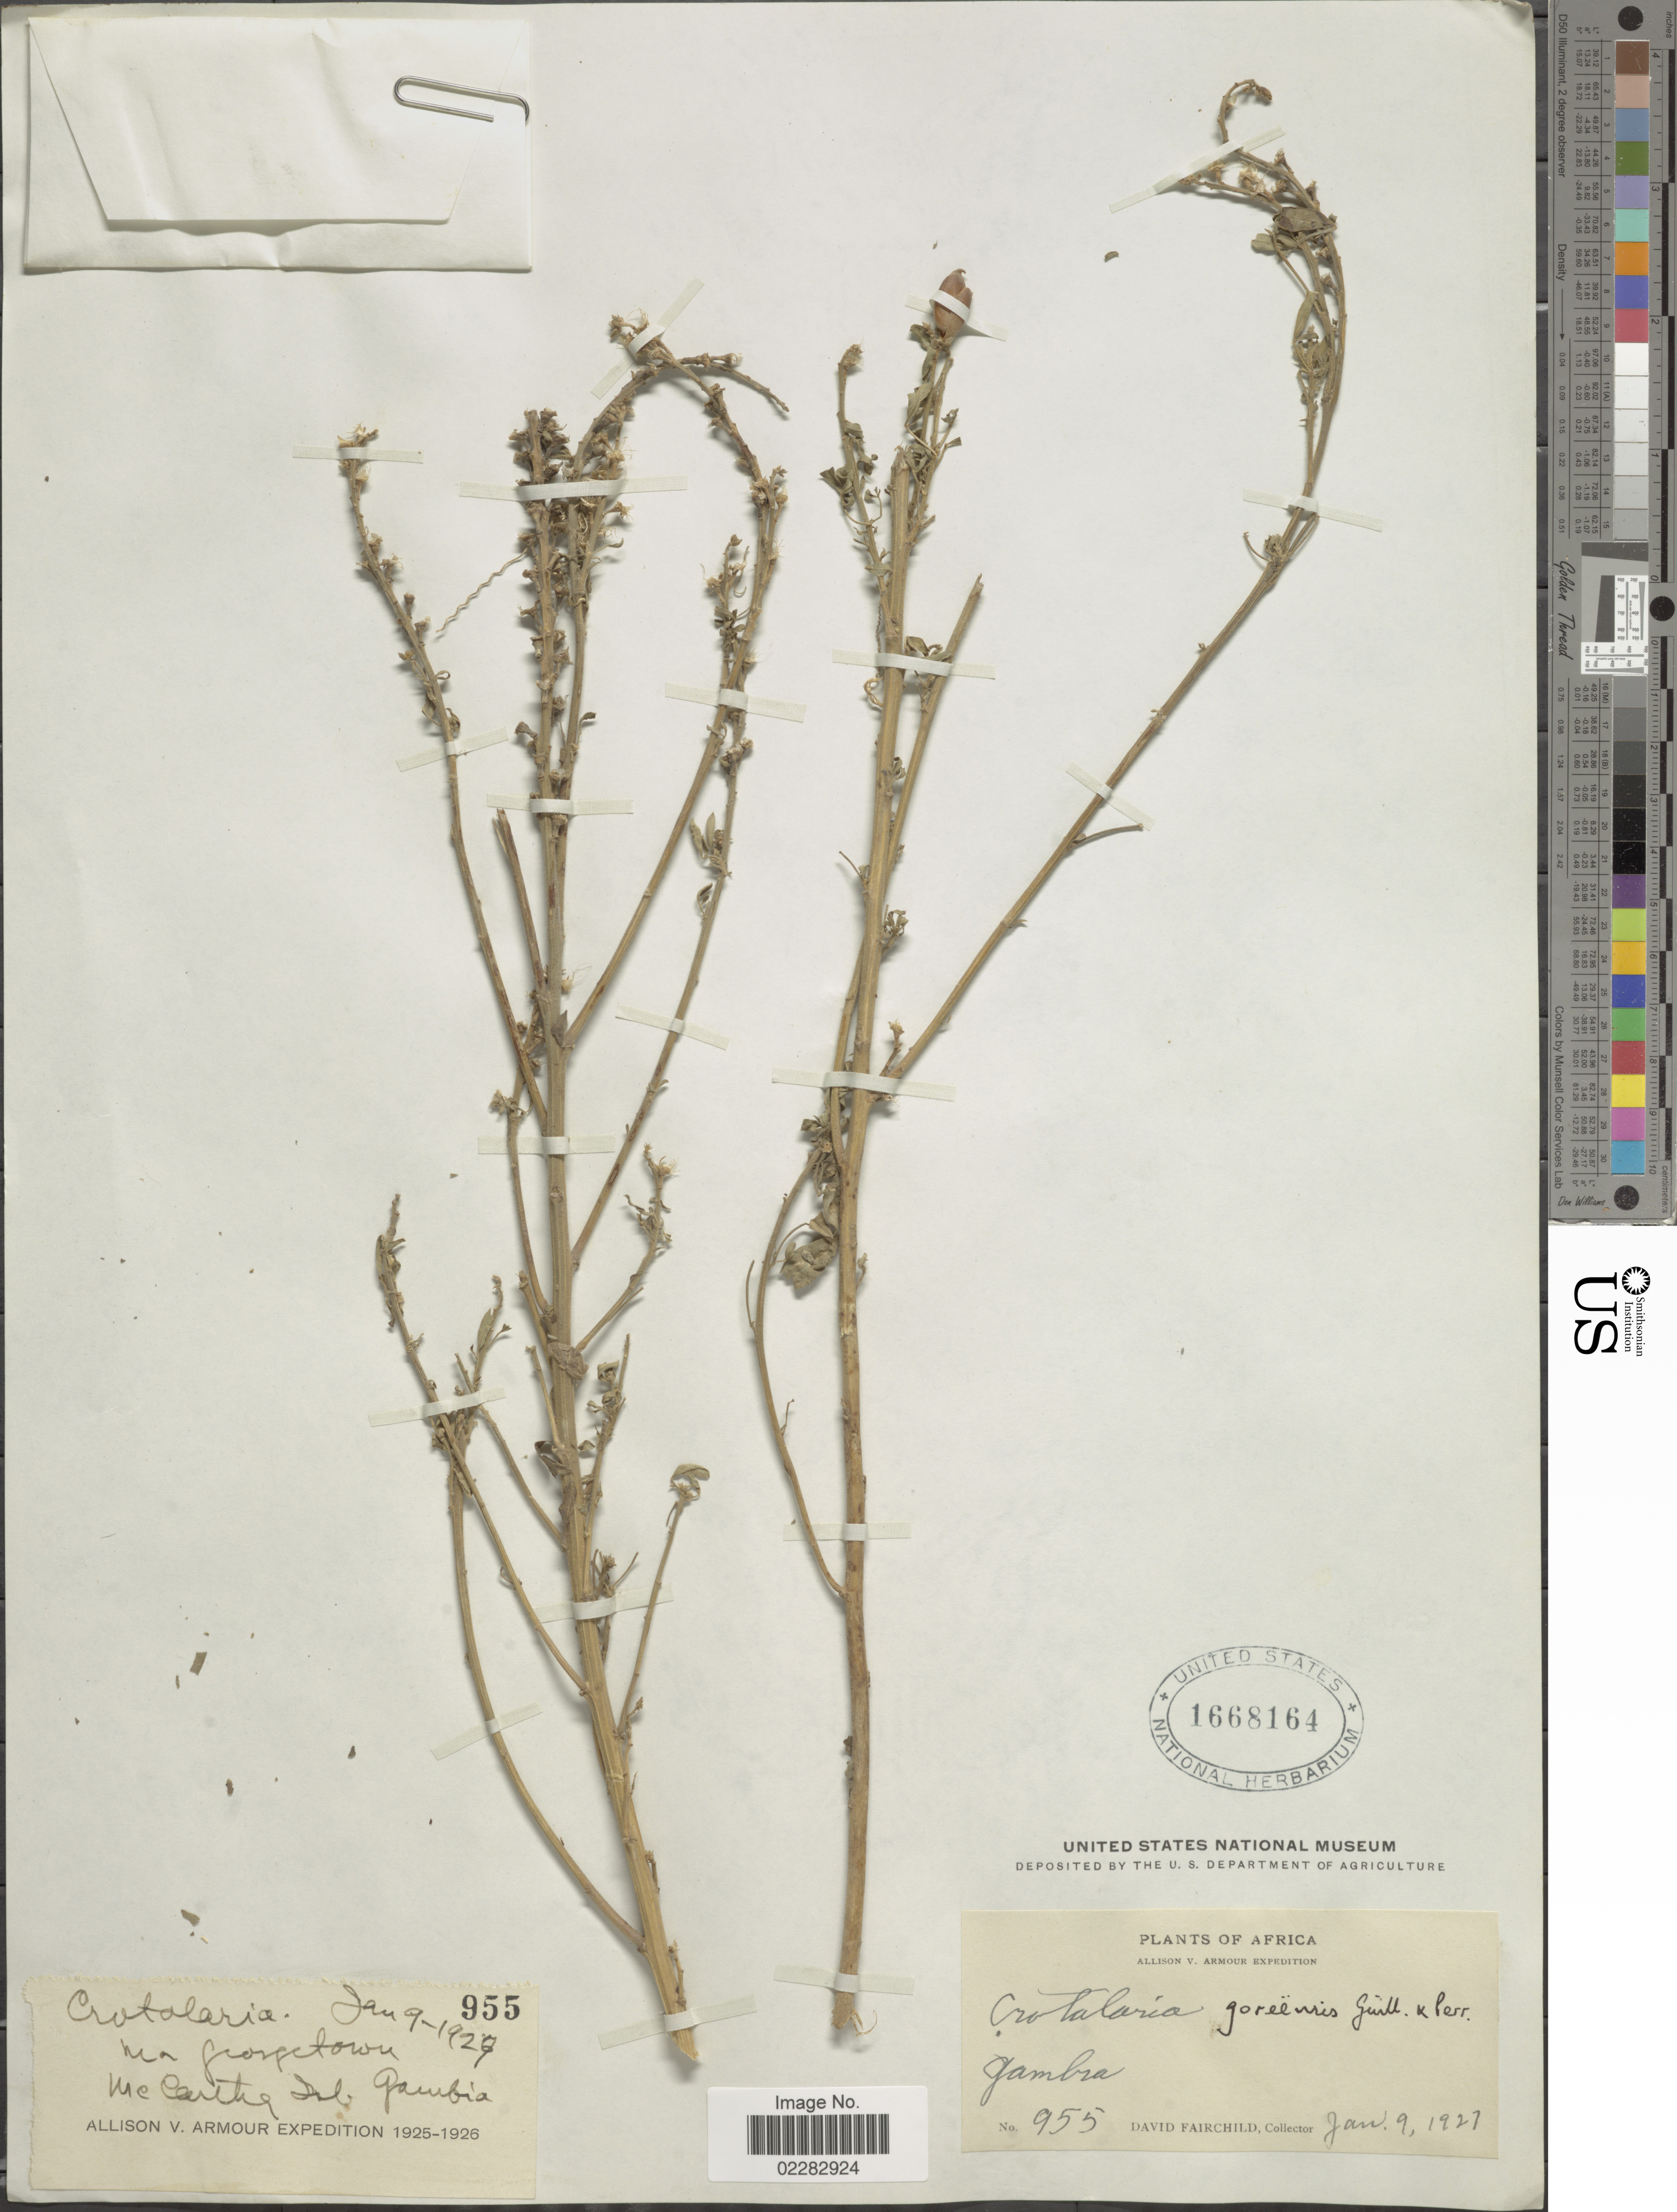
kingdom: Plantae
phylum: Tracheophyta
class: Magnoliopsida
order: Fabales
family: Fabaceae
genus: Crotalaria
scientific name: Crotalaria goreensis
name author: Guill. & Perr.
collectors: D. Fairchild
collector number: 955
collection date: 1927-01-09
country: Gambia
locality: Gambia, Africa, near Georgetown, MacCarthy Isl.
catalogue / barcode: US 1668164